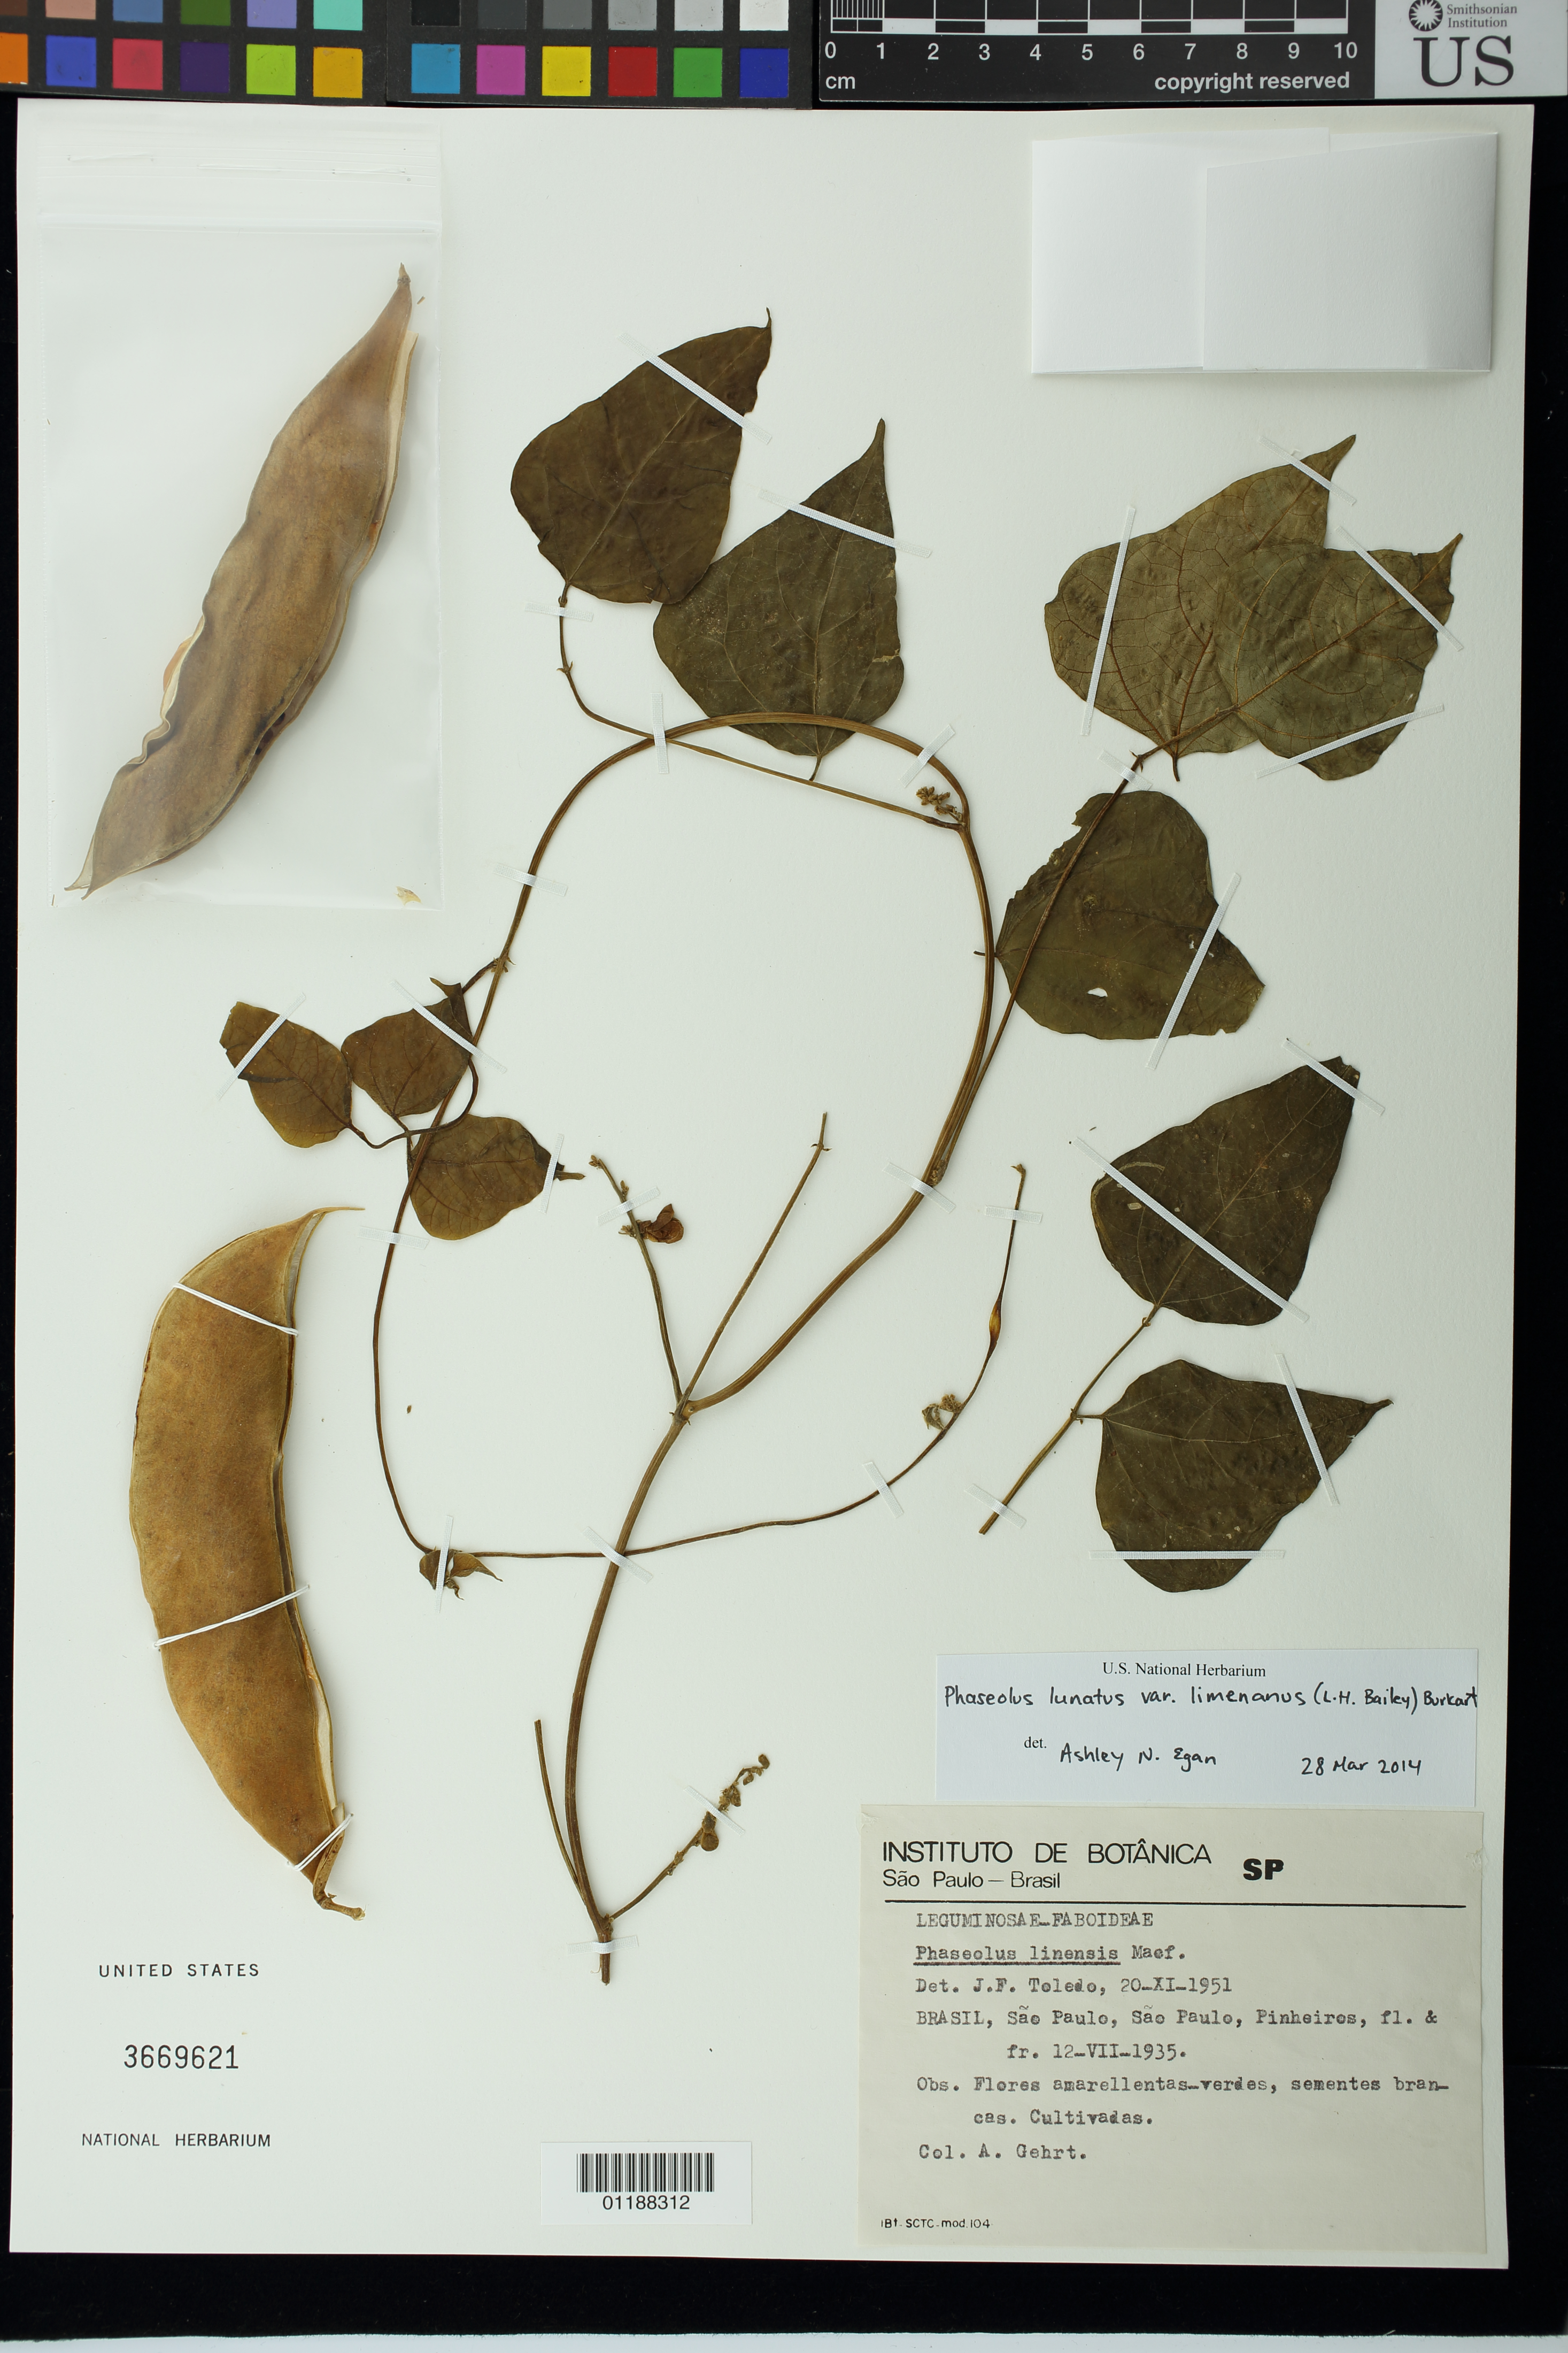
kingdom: Plantae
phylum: Tracheophyta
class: Magnoliopsida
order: Fabales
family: Fabaceae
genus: Phaseolus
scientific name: Phaseolus lunatus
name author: L.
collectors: A. Gehrt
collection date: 1935-07-12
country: Brazil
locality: Pinheiros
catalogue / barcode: US 3669621